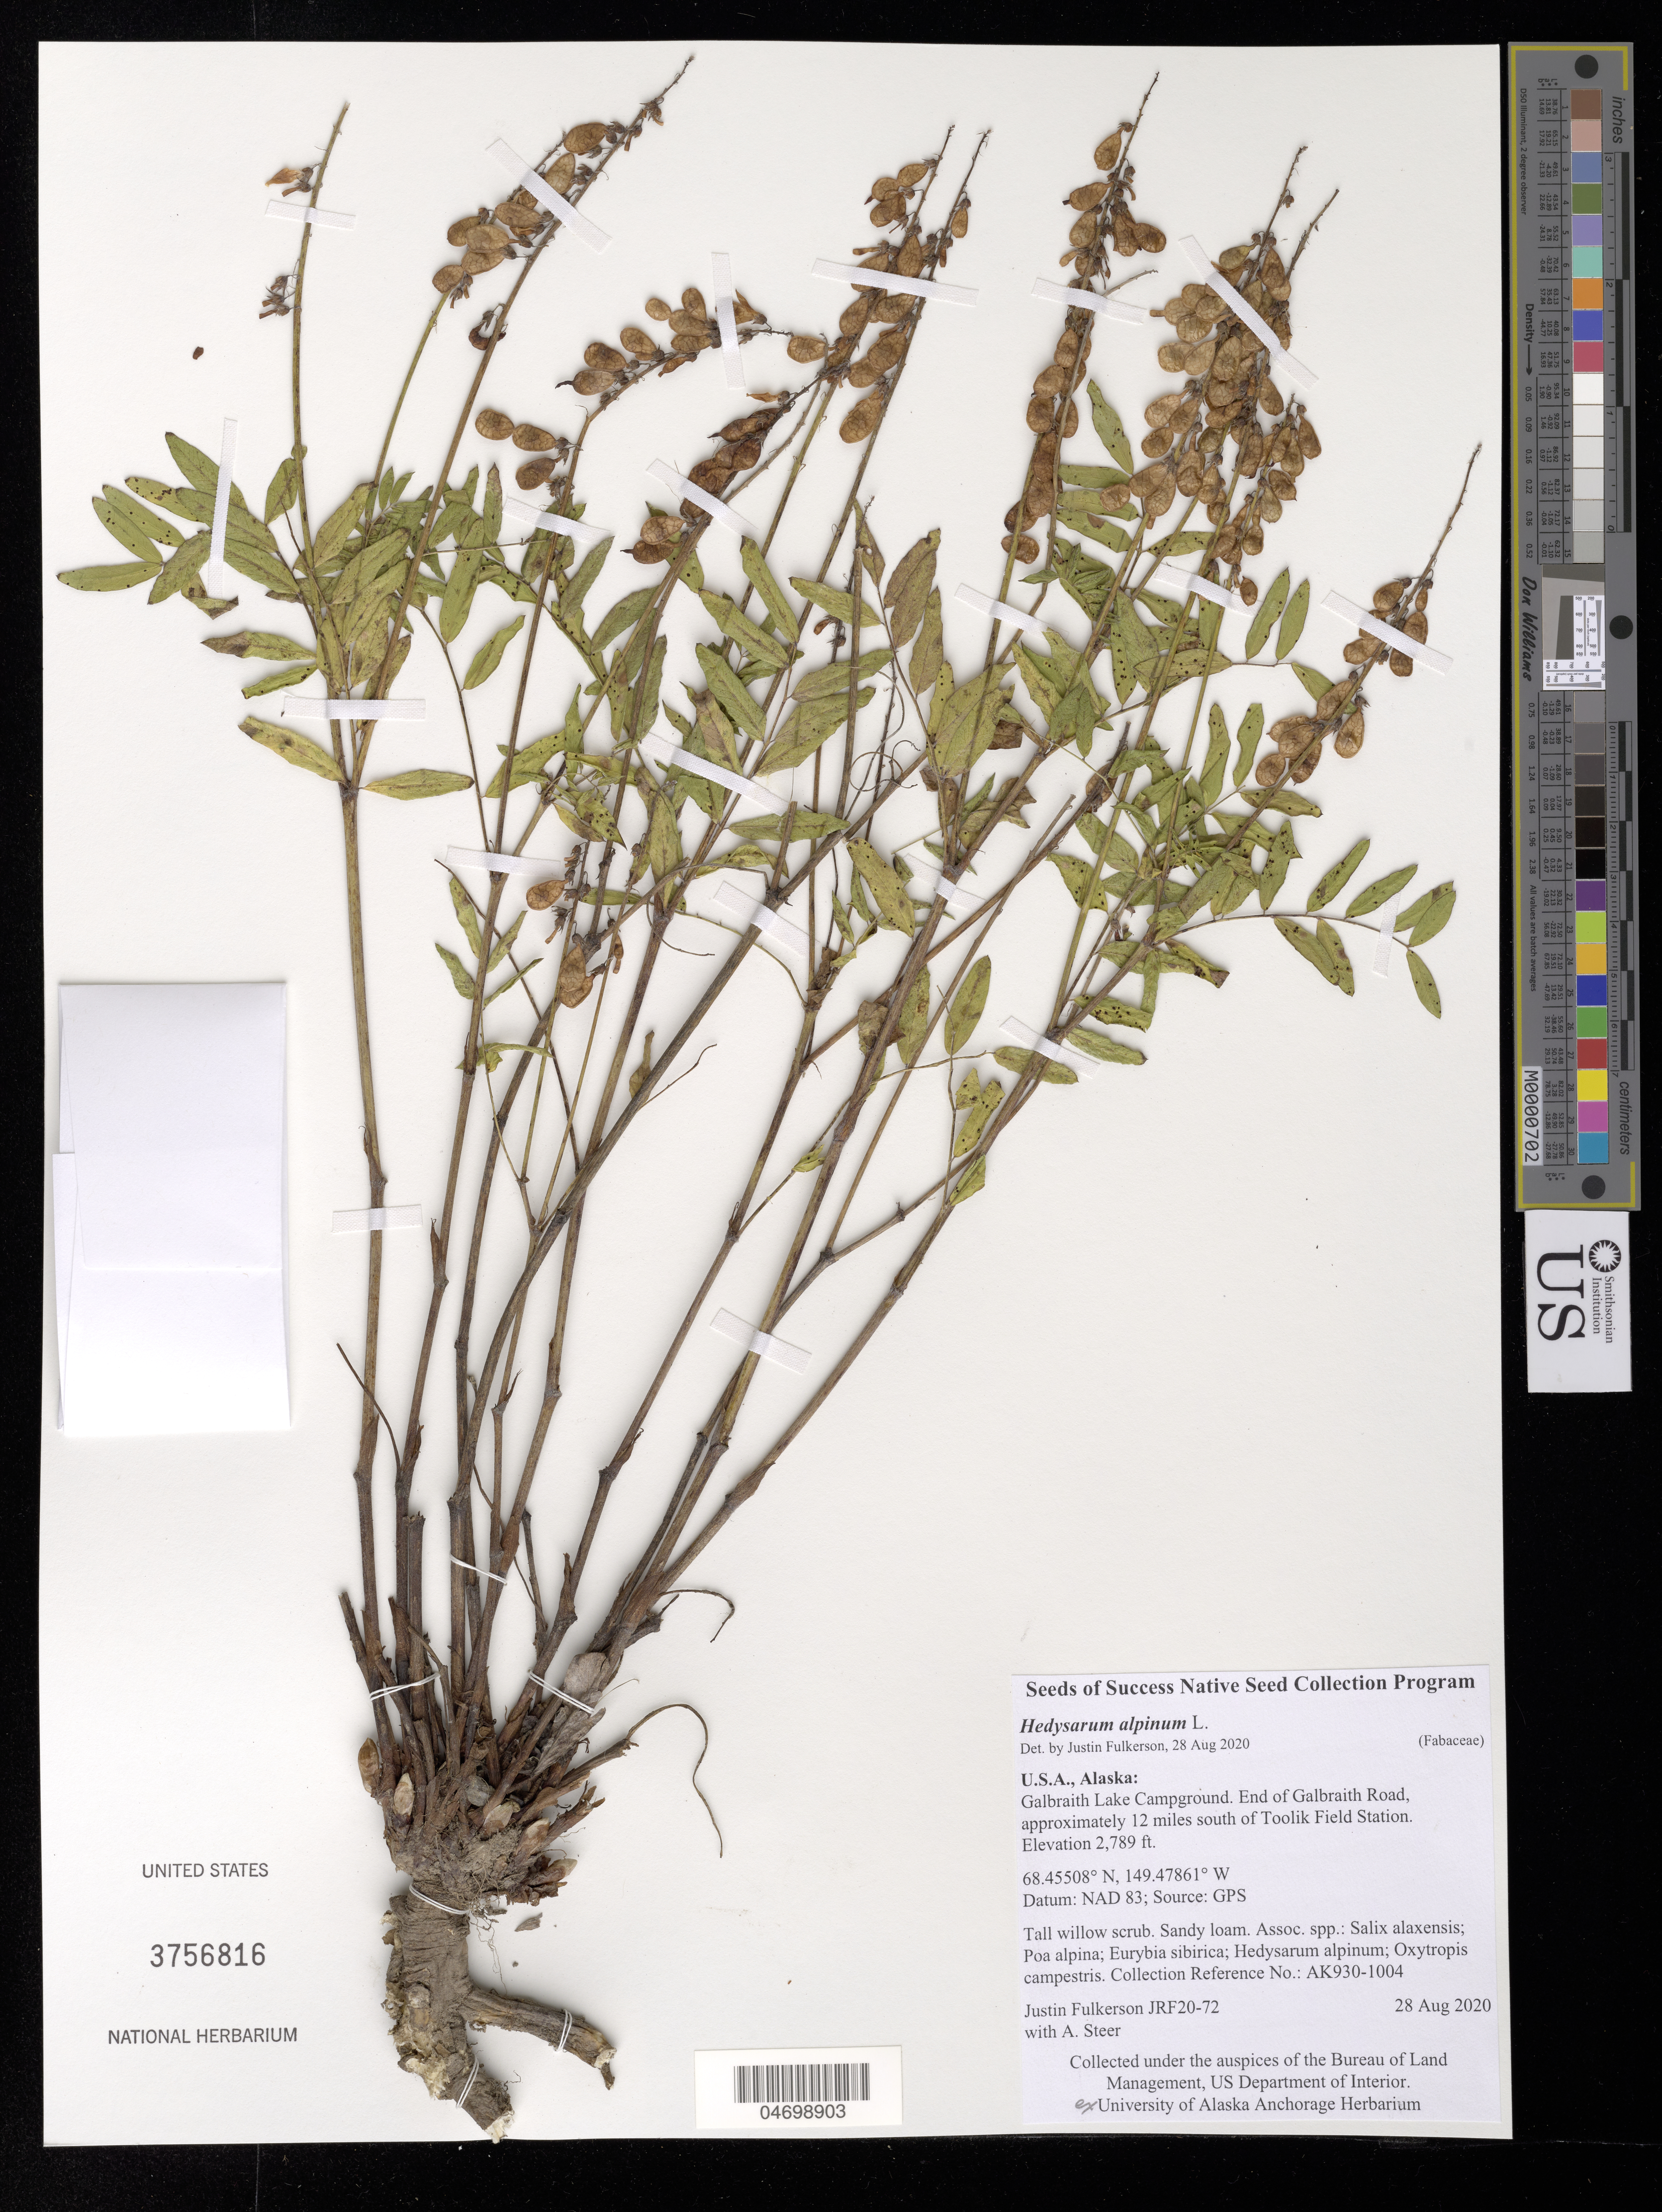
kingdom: Plantae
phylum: Tracheophyta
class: Magnoliopsida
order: Fabales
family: Fabaceae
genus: Hedysarum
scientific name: Hedysarum alpinum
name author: L.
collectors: J. Fulkerson & A. Steer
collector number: AK930-1004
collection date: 2020-08-28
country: United States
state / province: Alaska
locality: Galbraith Lake Campground. 12 mi. S of Toolik Field Station.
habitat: Tall willow scrub. Sandy loam. With Salix alaxensis, Poa alpina, Eurybia sibirica, etc.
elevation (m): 850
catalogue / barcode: US 3756816